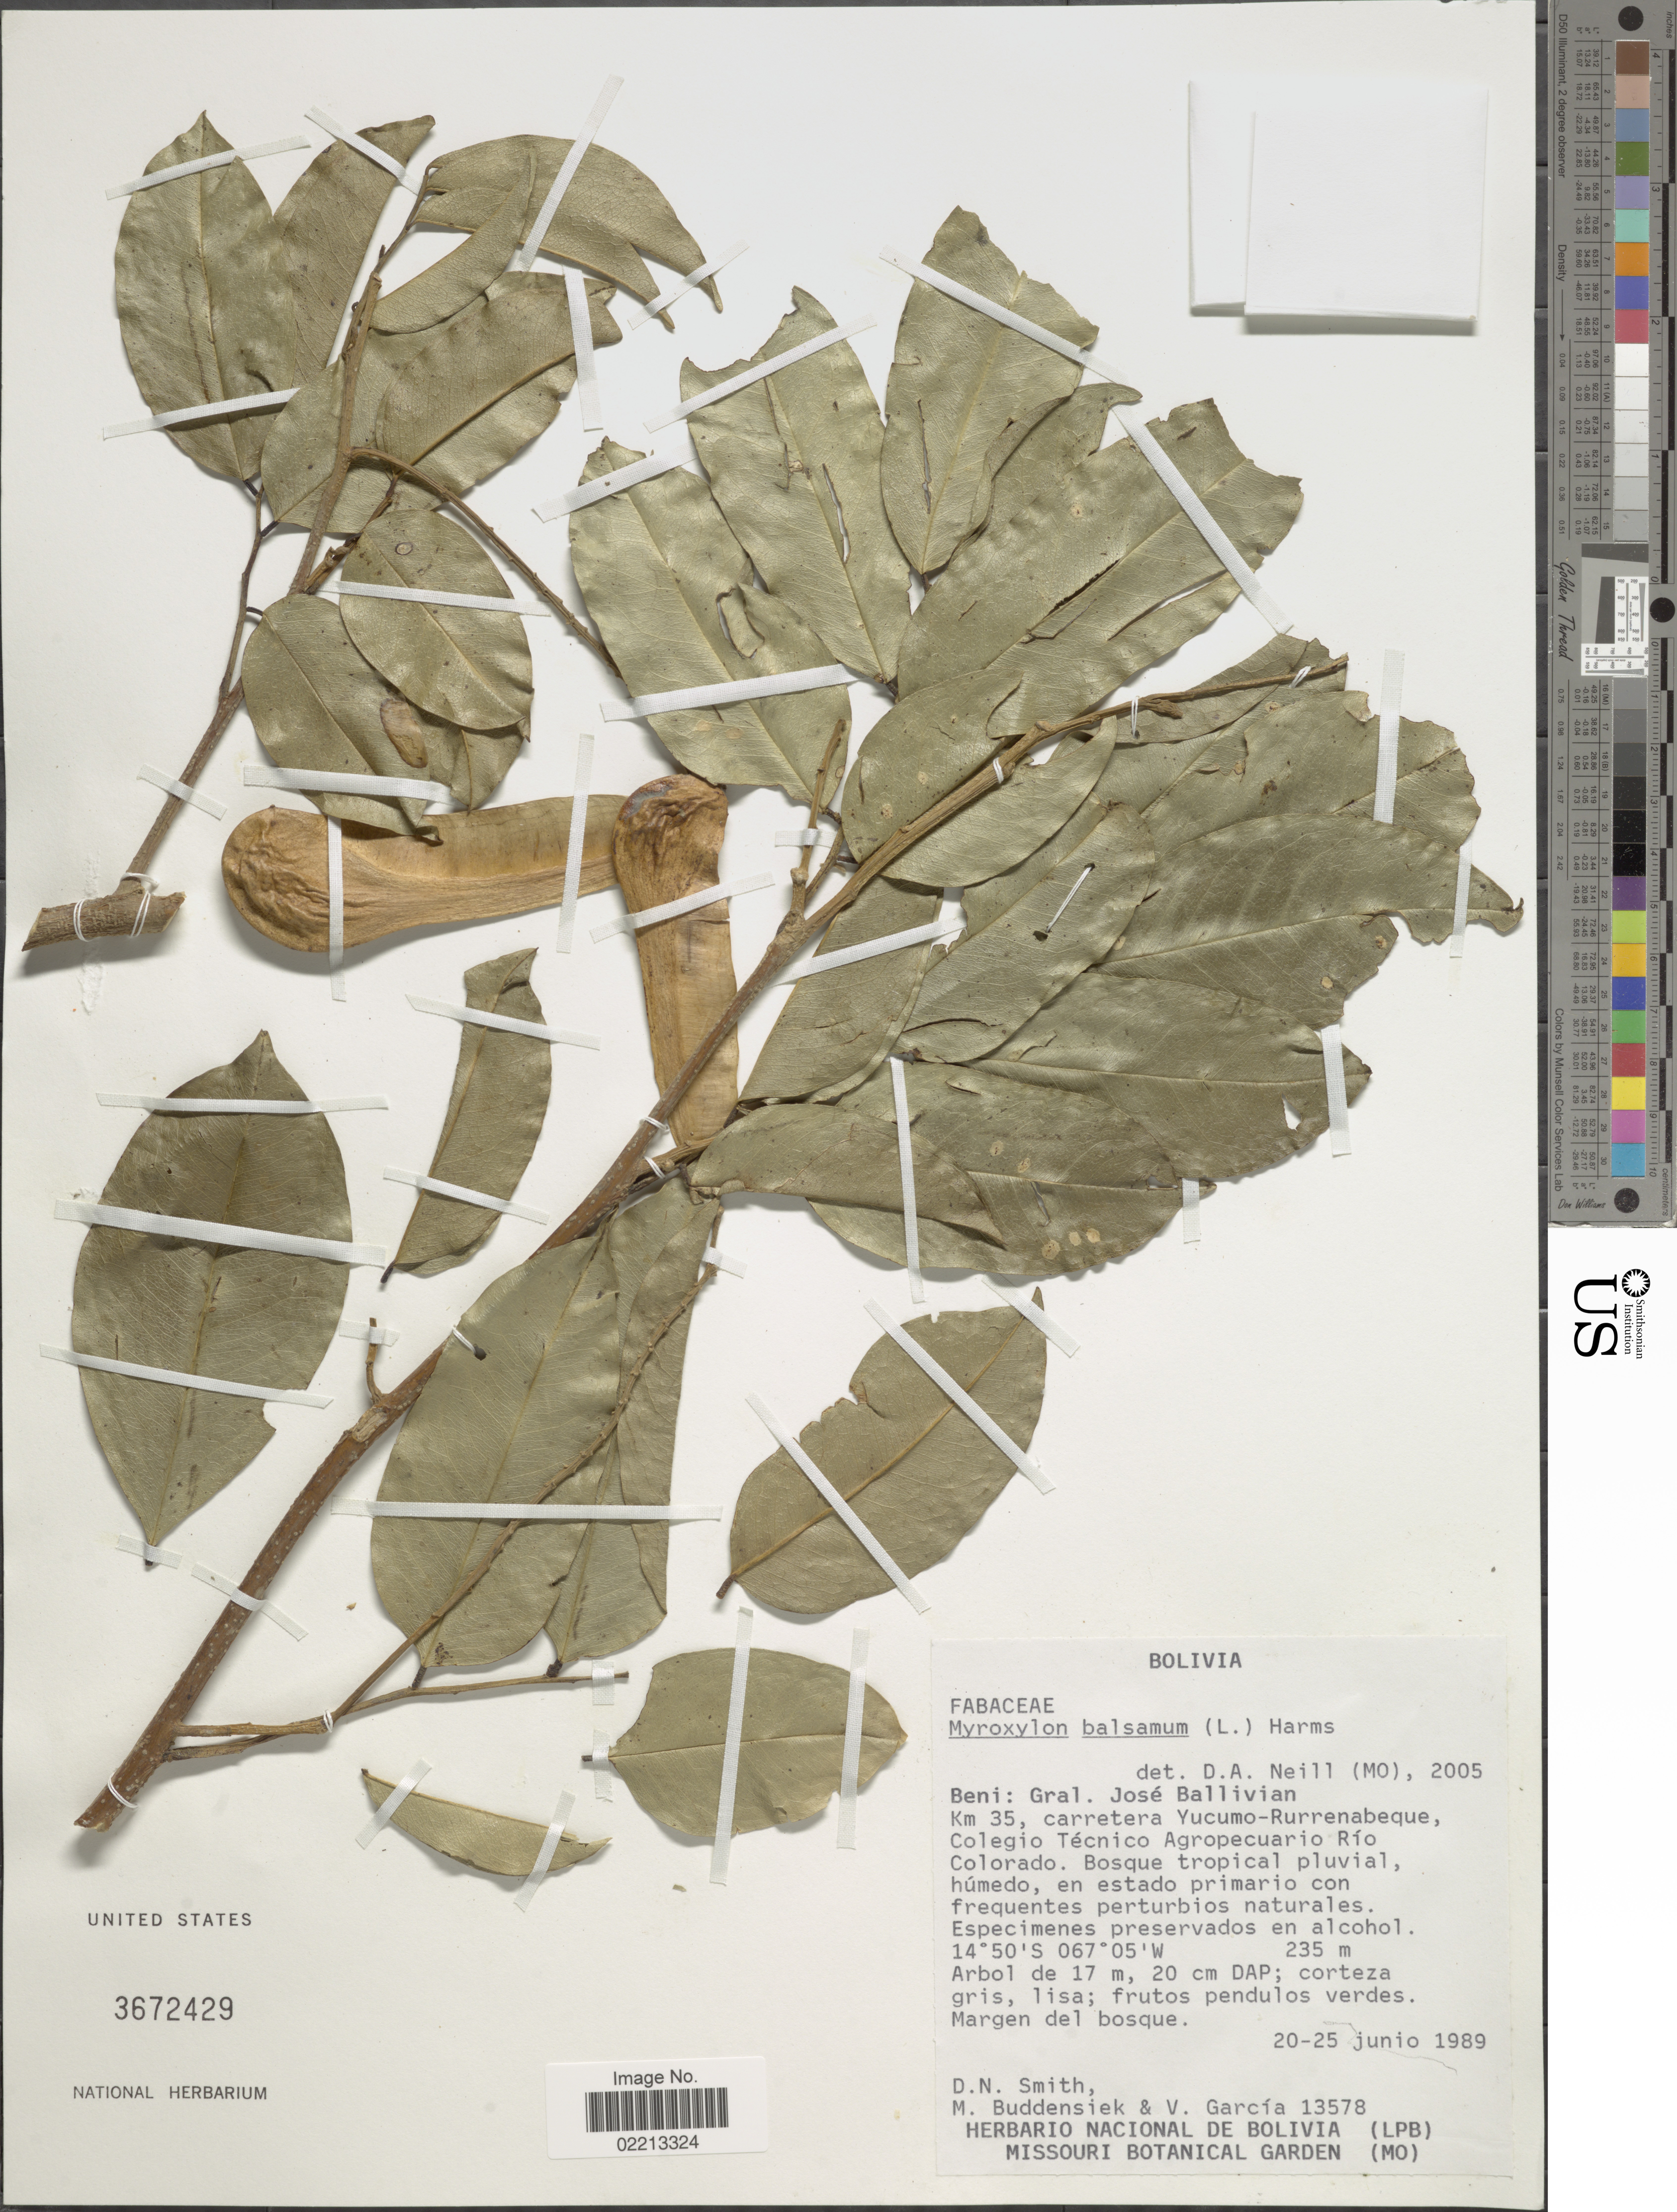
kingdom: Plantae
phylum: Tracheophyta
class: Magnoliopsida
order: Fabales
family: Fabaceae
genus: Myroxylon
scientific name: Myroxylon balsamum var. balsamum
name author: (L.) Harms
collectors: D. Smith, M. Buddensiek & V. Garcia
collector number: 13578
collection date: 1989-06-20/1989-06-25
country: Bolivia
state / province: Beni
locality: Gral. Jose Ballibian, km 35, carretera Yucumo-Rurrenabeque, Colegio Tecnico Agropecuario Rio Colorado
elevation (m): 235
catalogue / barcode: US 3672429